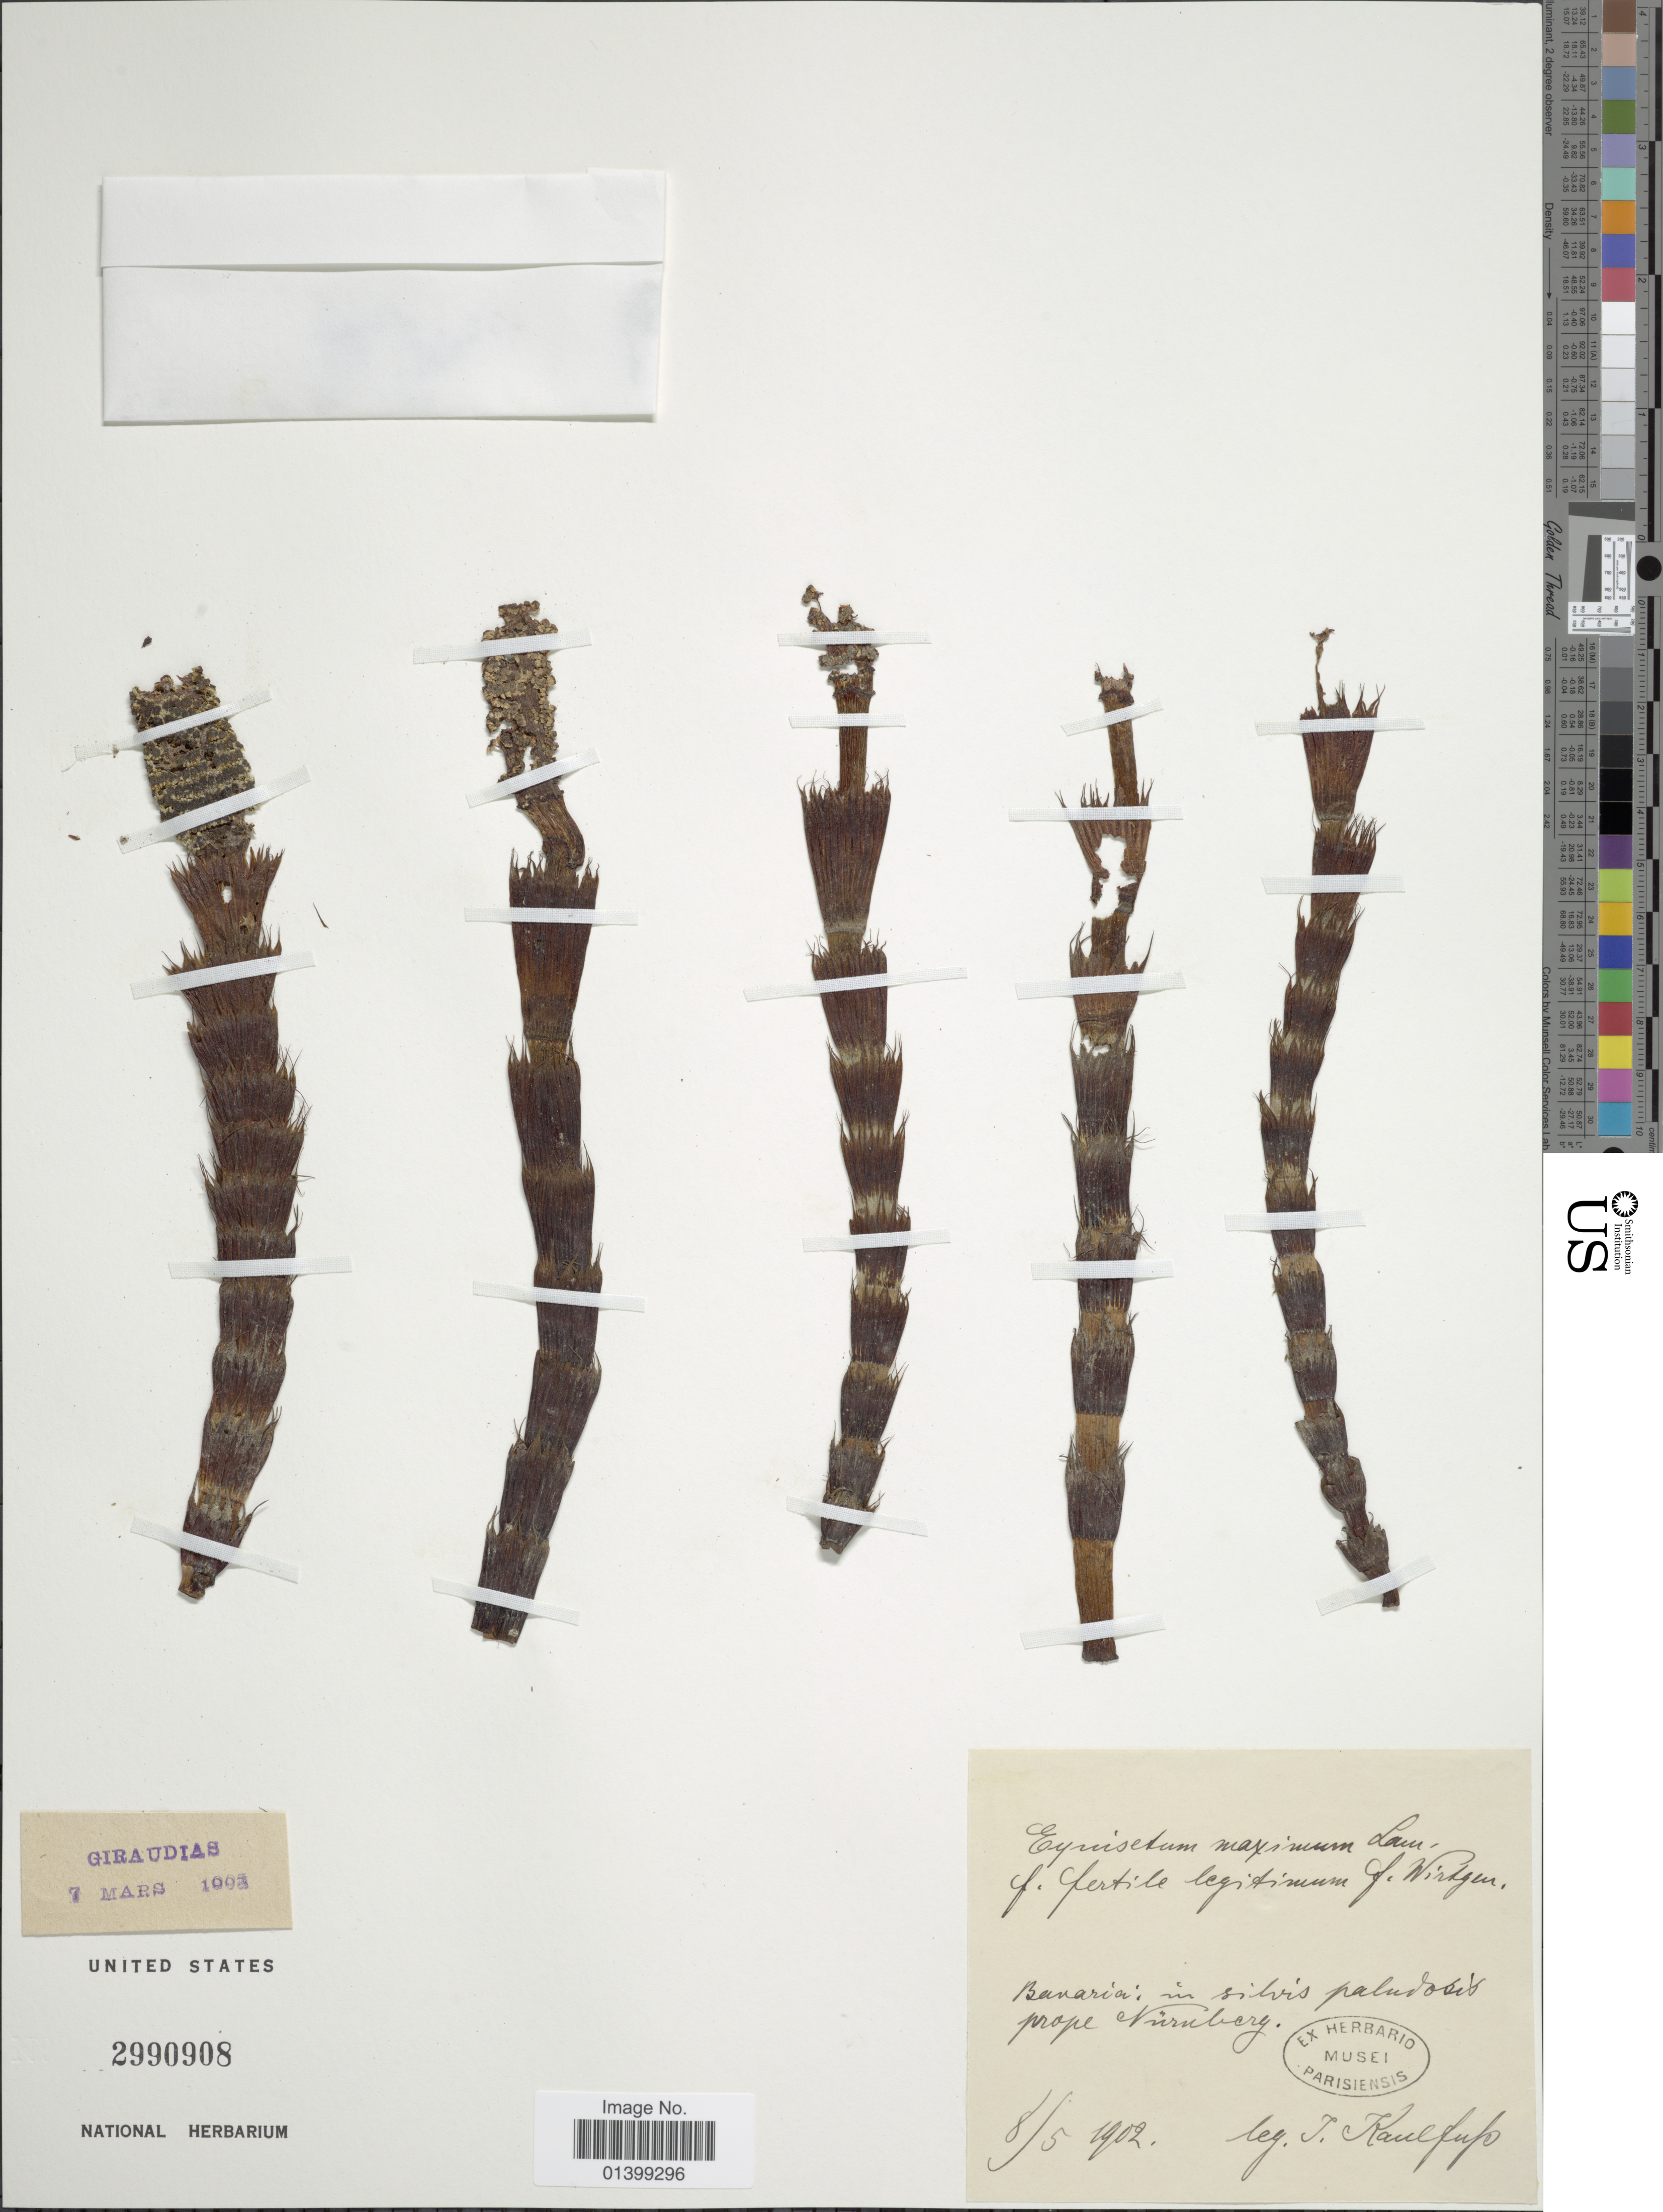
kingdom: Plantae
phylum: Tracheophyta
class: Polypodiopsida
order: Equisetales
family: Equisetaceae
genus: Equisetum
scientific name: Equisetum telmateia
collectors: J. S. Kaulfuss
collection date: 1902-05-08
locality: Banaria: in silvis paludosis prope Nüruberg [interpreted]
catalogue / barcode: US 2990908